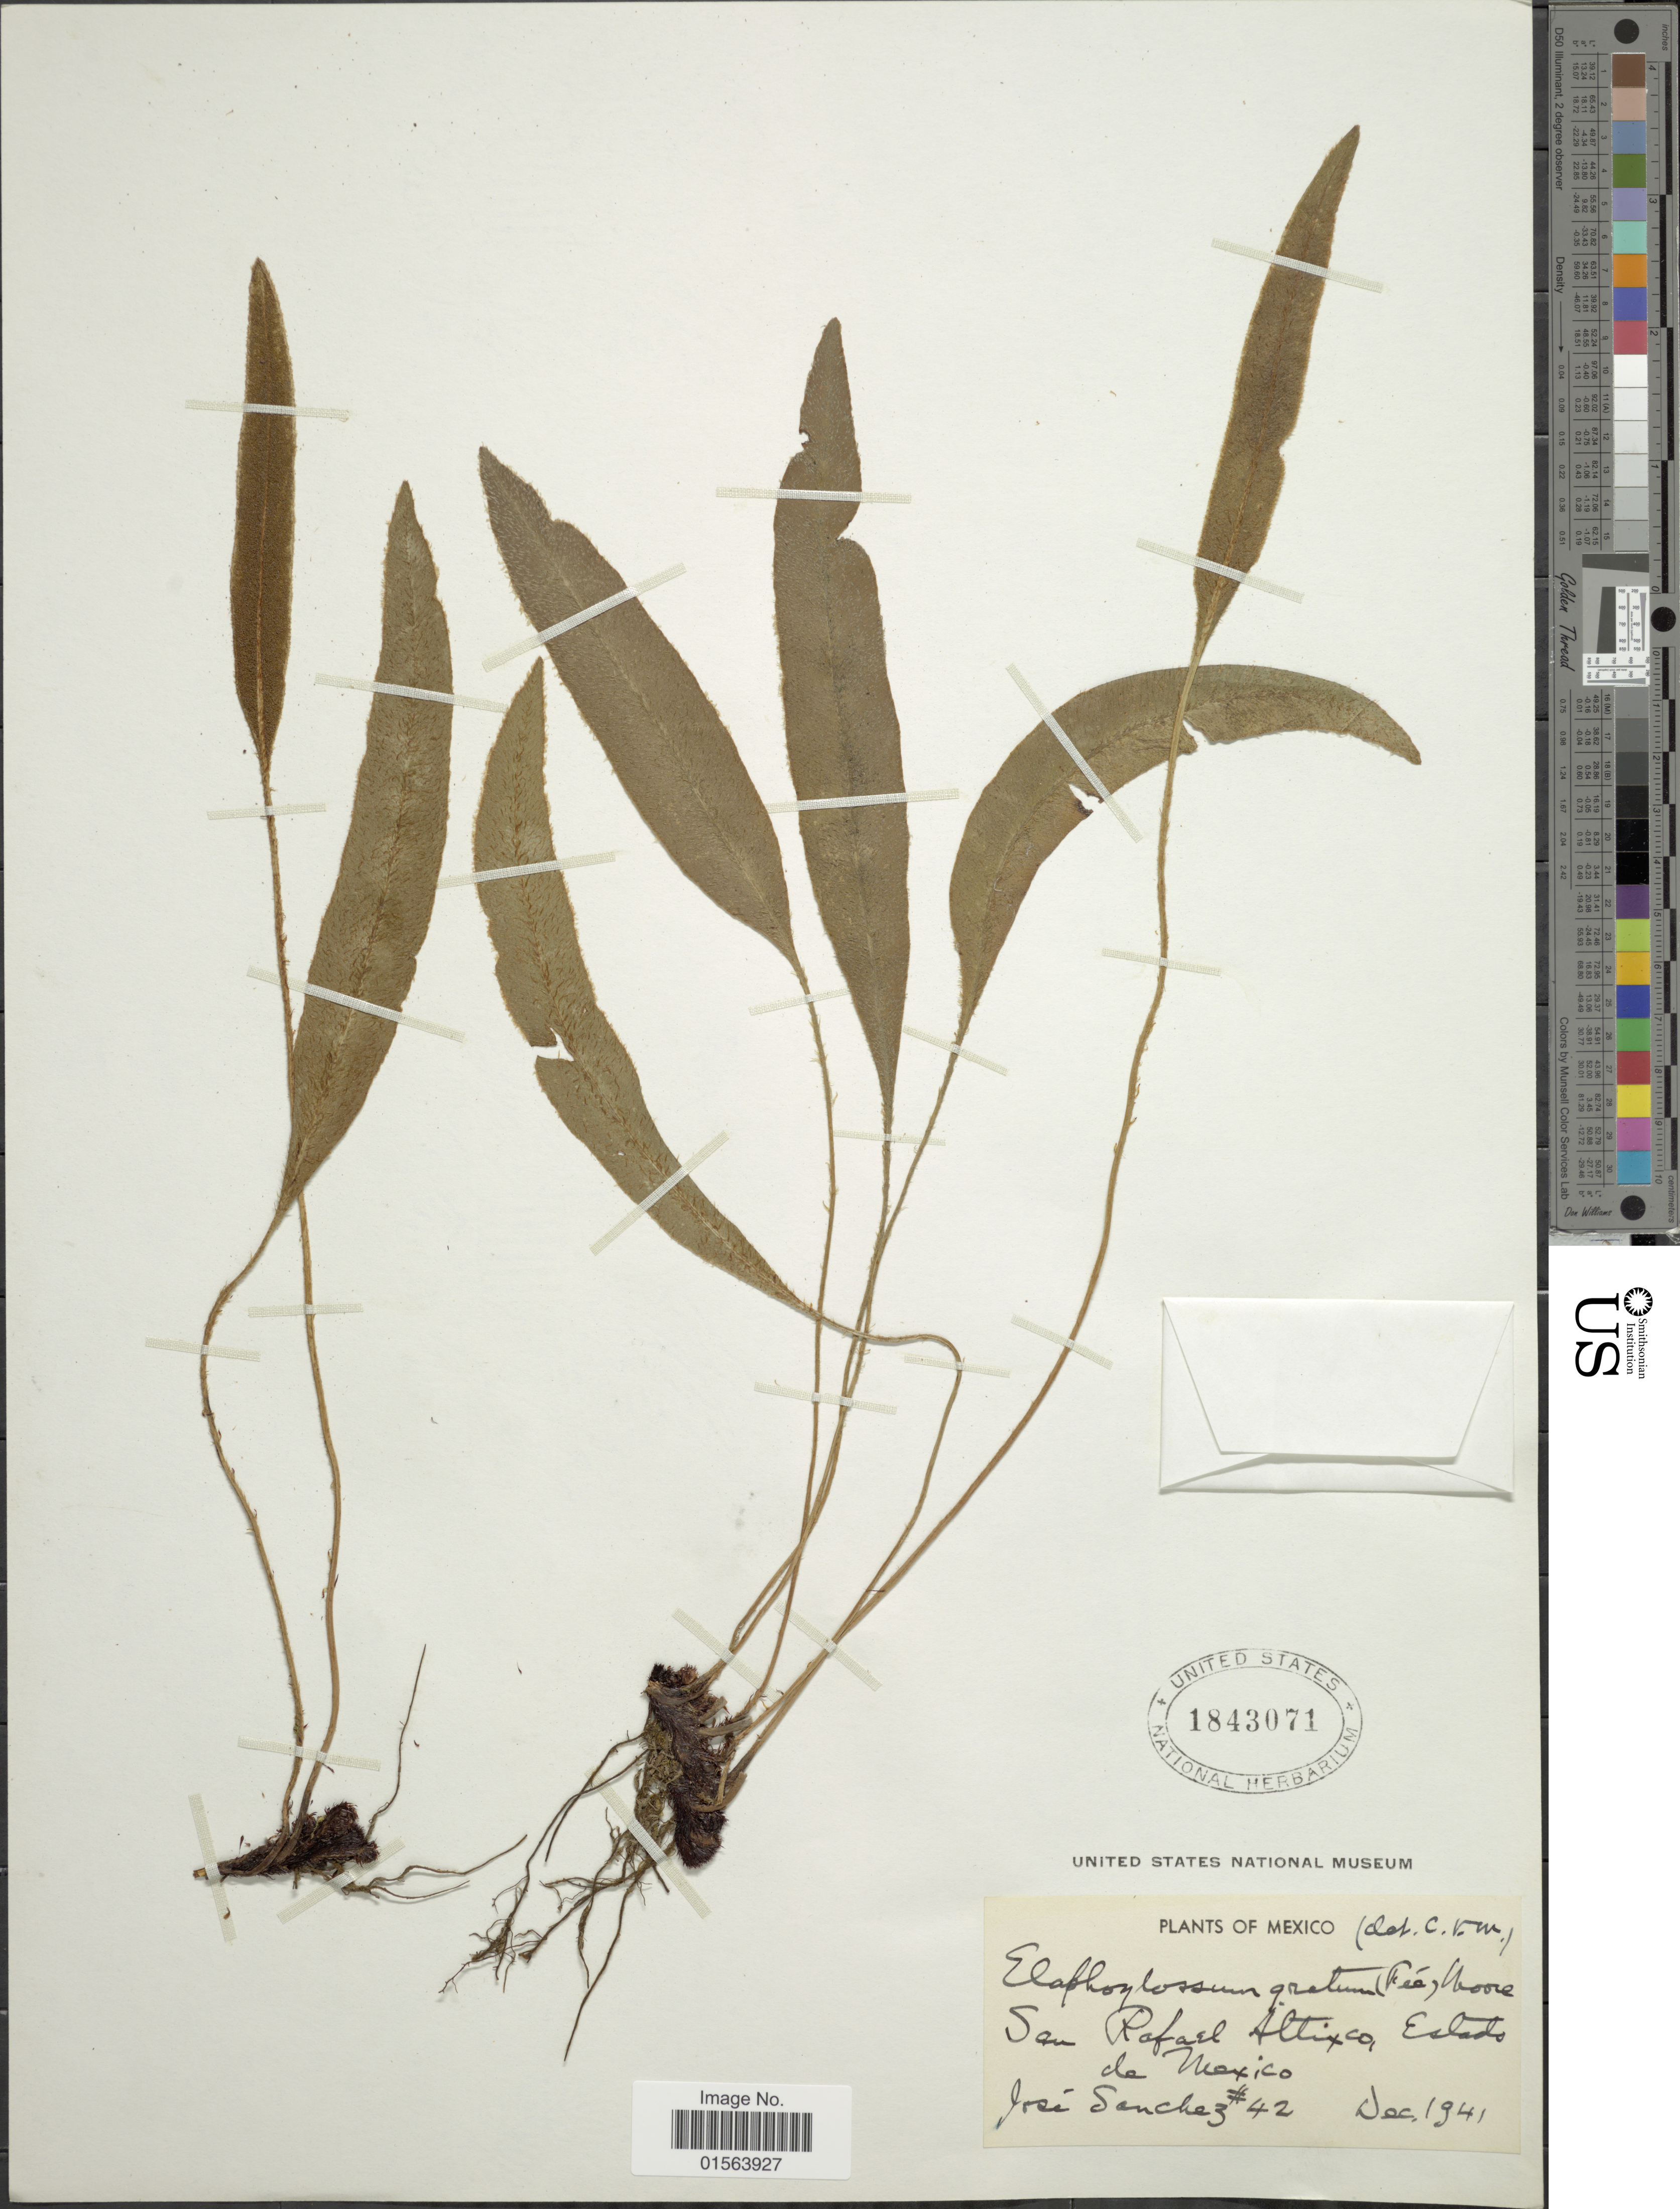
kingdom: Plantae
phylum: Tracheophyta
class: Polypodiopsida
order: Polypodiales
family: Dryopteridaceae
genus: Elaphoglossum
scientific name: Elaphoglossum gratum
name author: (Fée) T. Moore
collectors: J. Sánchez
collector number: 42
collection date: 1941-12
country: Mexico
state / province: México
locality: San Rafael Altixco, Estado de Mexico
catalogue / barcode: US 1843071